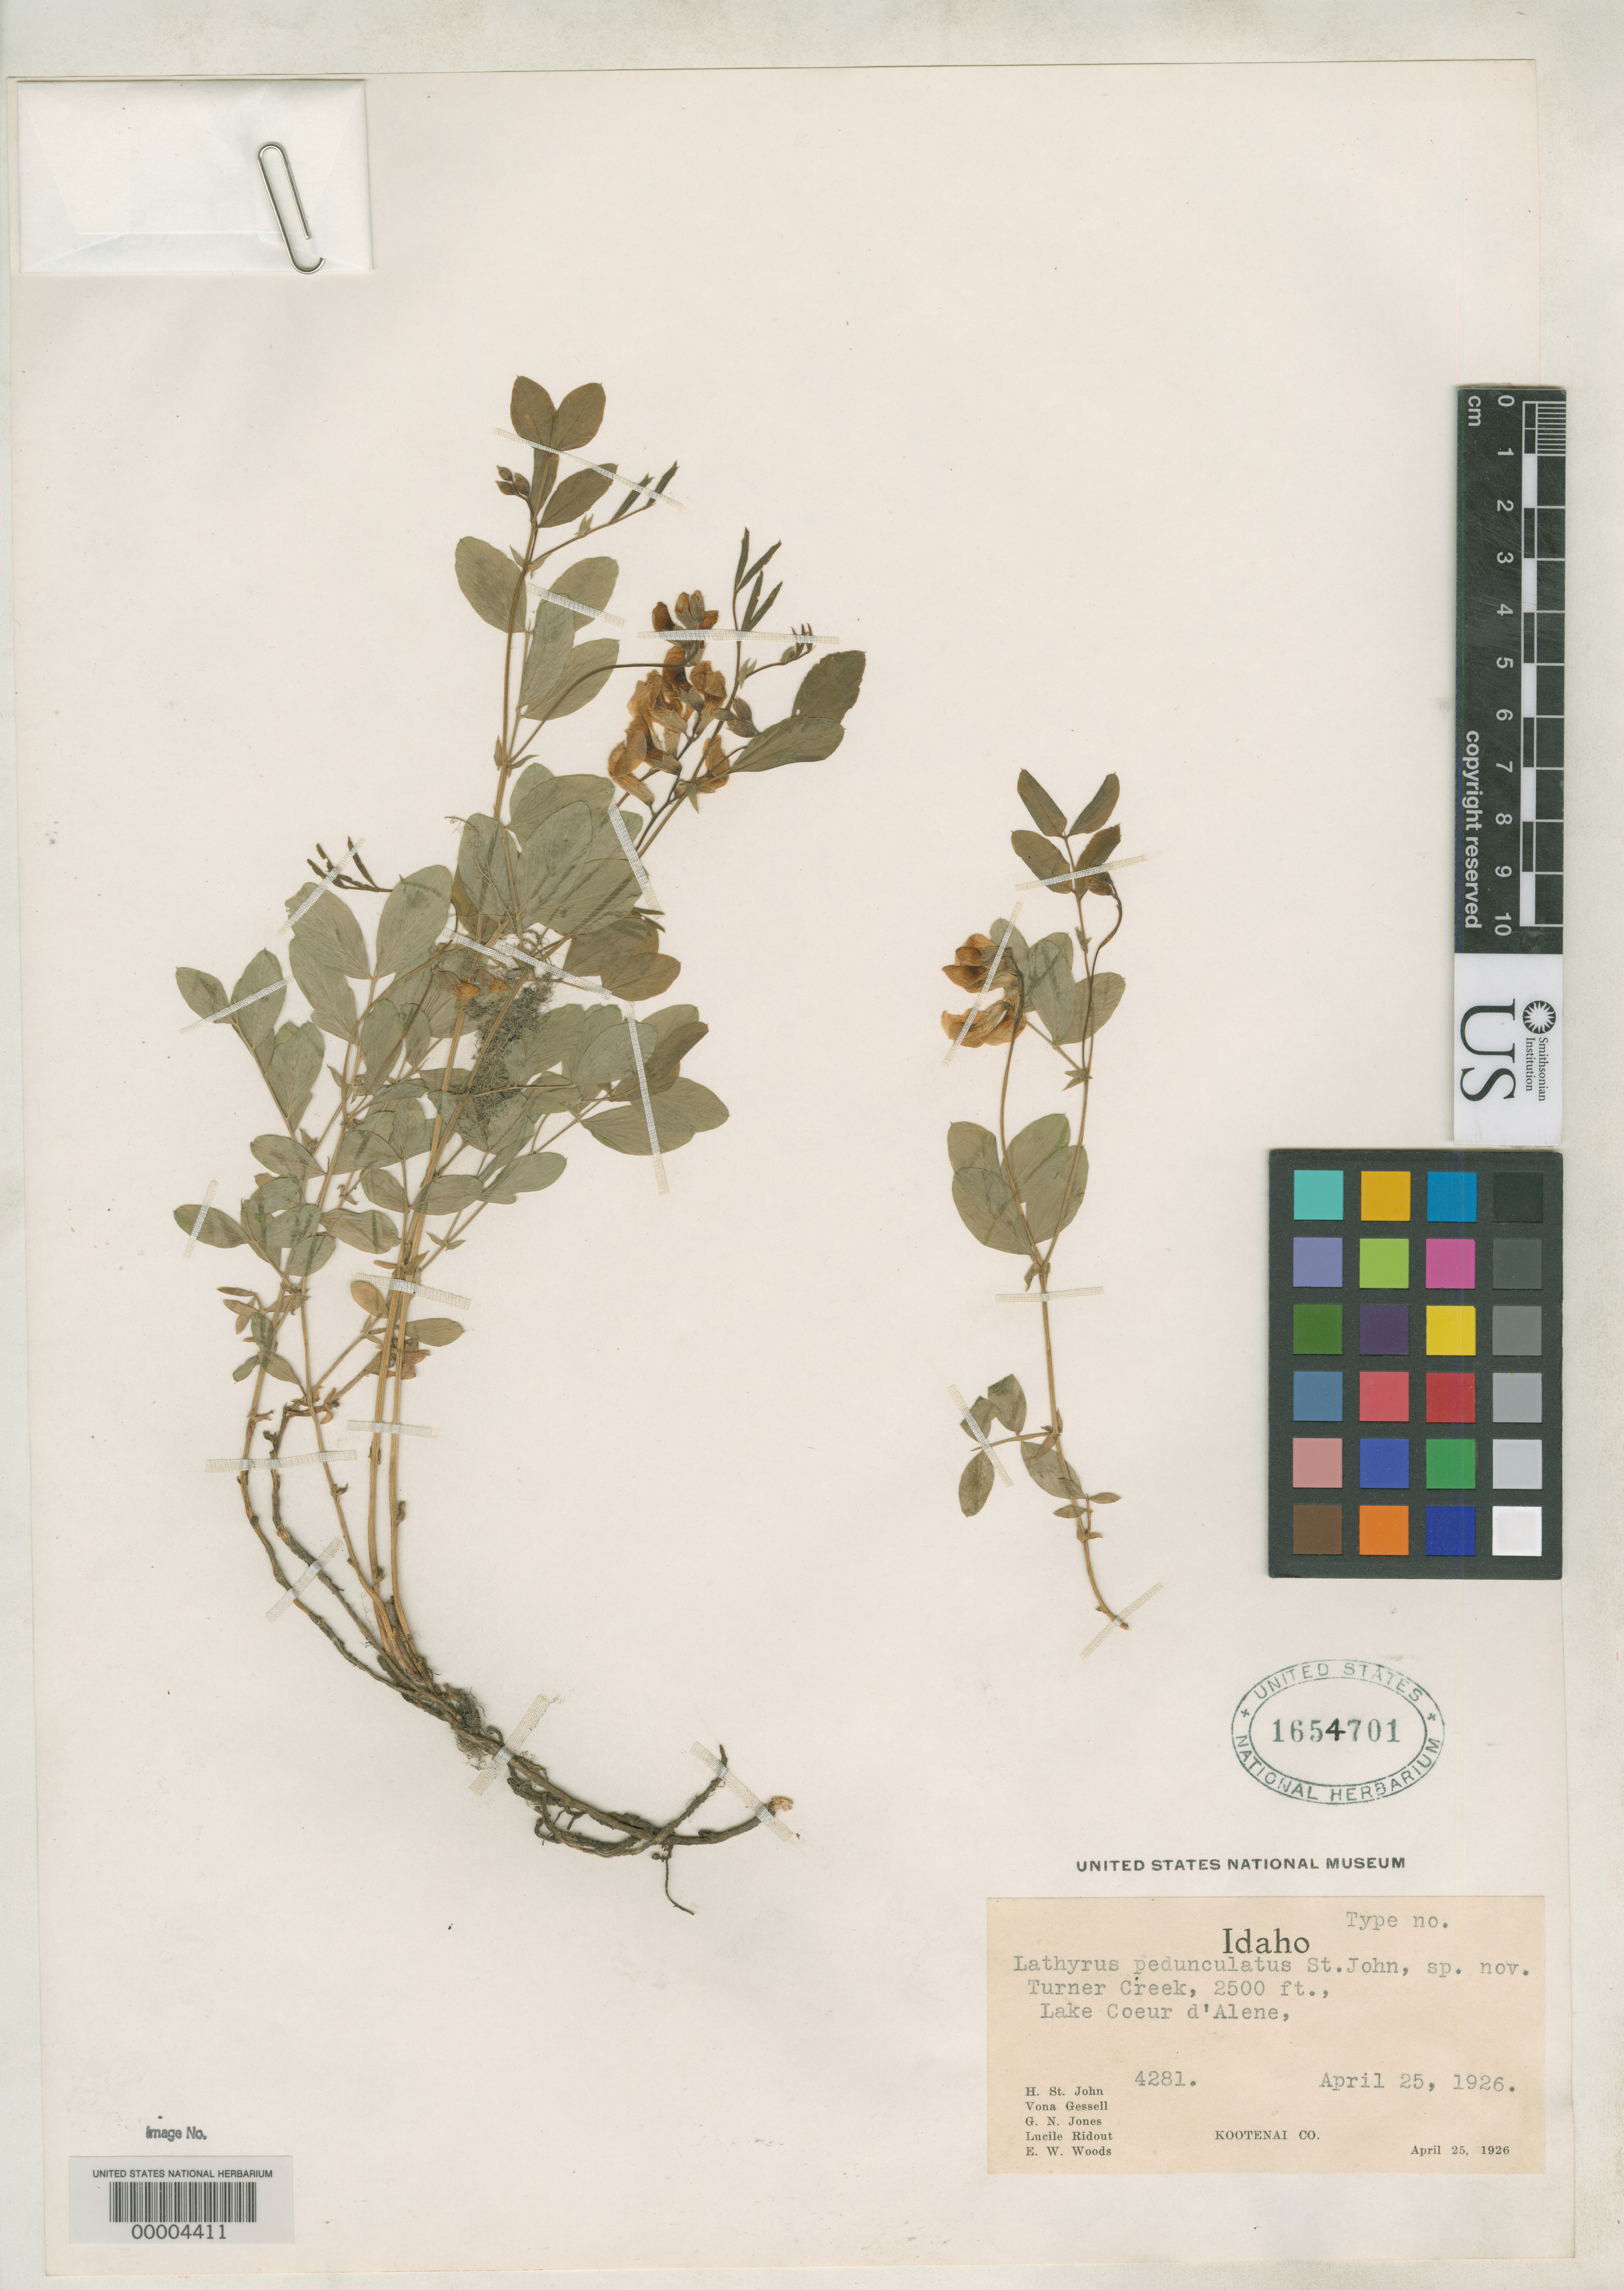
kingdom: Plantae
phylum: Tracheophyta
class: Magnoliopsida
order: Fabales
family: Fabaceae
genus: Lathyrus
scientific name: Lathyrus pedunculatus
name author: H. St. John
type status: Isotype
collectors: H. St. John, V. Gessel, G. N. Jones, L. Ridout & E. Woods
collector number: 4281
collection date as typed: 25 Apr 1926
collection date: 1926-04-25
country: United States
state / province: Idaho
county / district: Kootenai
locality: Turner Creek, Lake Coeur D'Alene.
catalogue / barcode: US 1654701